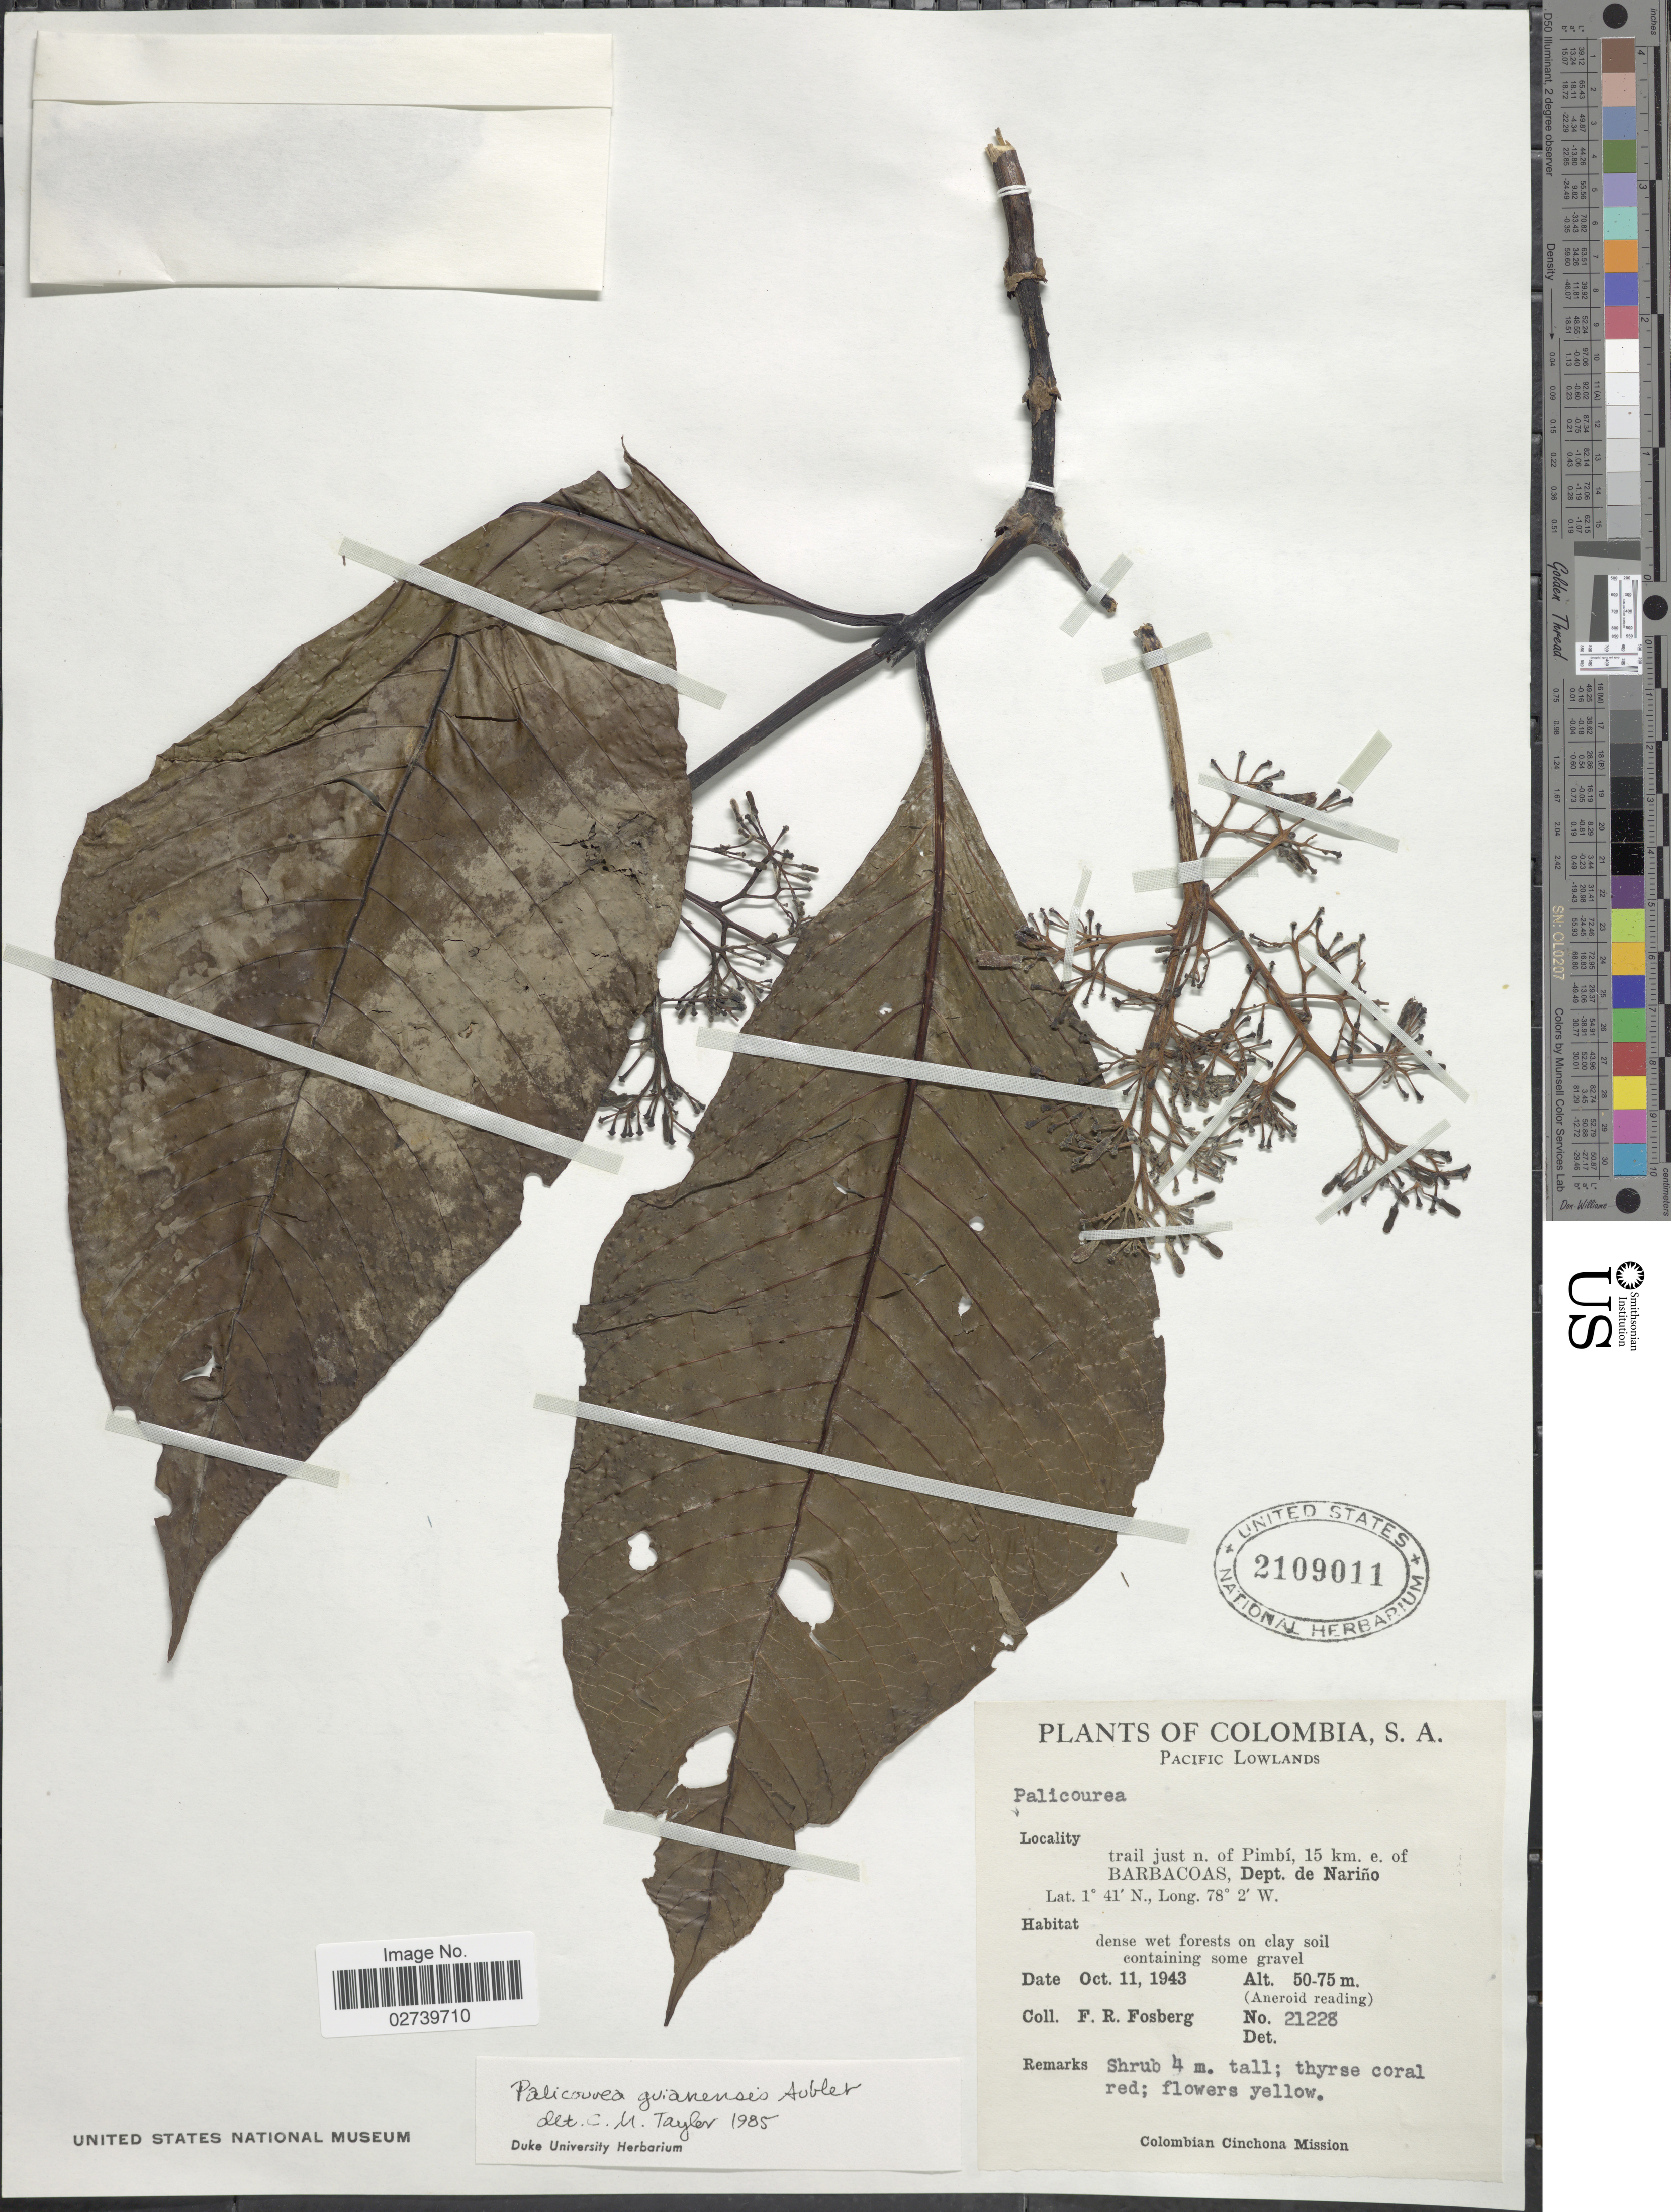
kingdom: Plantae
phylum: Tracheophyta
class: Magnoliopsida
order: Gentianales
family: Rubiaceae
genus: Palicourea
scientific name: Palicourea guianensis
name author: Aubl.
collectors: F. R. Fosberg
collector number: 21228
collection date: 1943-10-11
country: Colombia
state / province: Nariño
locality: Pacific Lowlands. trail just n. of Pimbí, 15 km. e. of Barbacoas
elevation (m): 50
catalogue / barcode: US 2109011